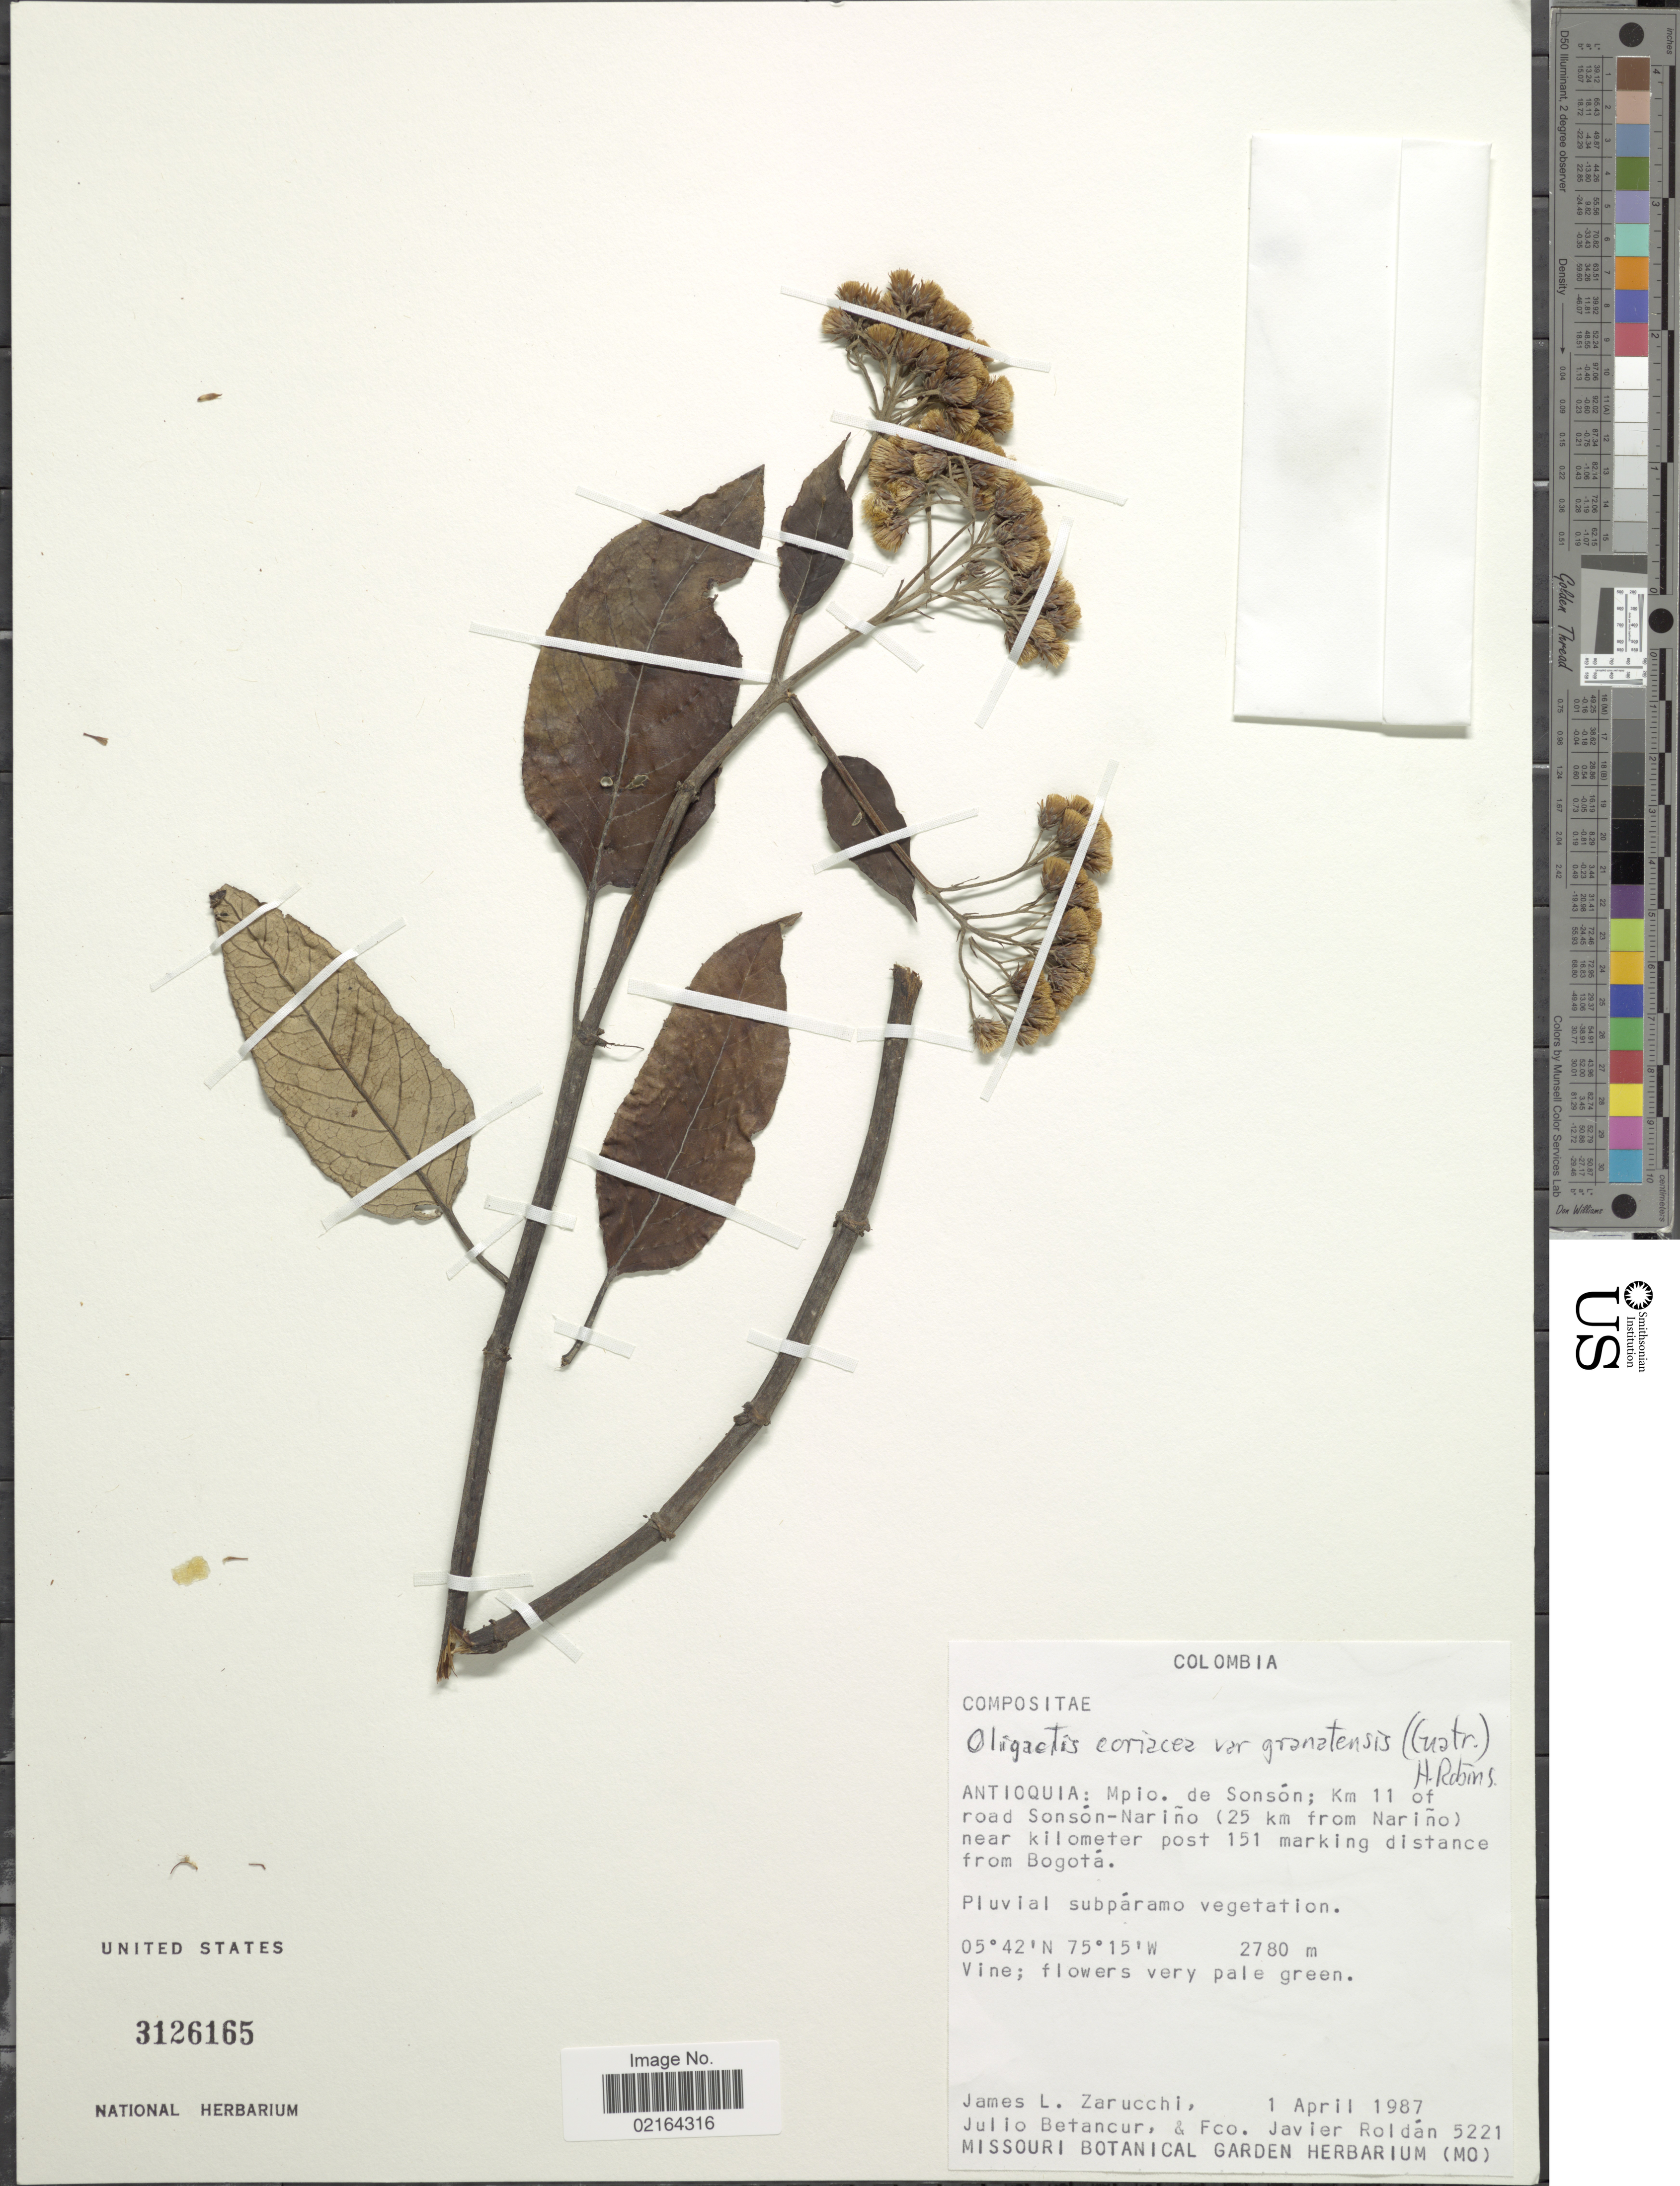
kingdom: Plantae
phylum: Tracheophyta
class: Magnoliopsida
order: Asterales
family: Asteraceae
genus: Sampera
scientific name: Sampera coriacea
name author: (Hieron.) V.A. Funk & H. Rob.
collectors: J. L. Zarucchi, J. Betancur & F. J. Roldán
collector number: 5221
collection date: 1987-04-01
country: Colombia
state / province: Antioquia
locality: Antioquia: Mpio. de Sonson; Km 11 of road Sonson-Narino (25 km from Narino) near kilometer post 151 marking distance from Bogota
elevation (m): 2780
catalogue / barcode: US 3126165